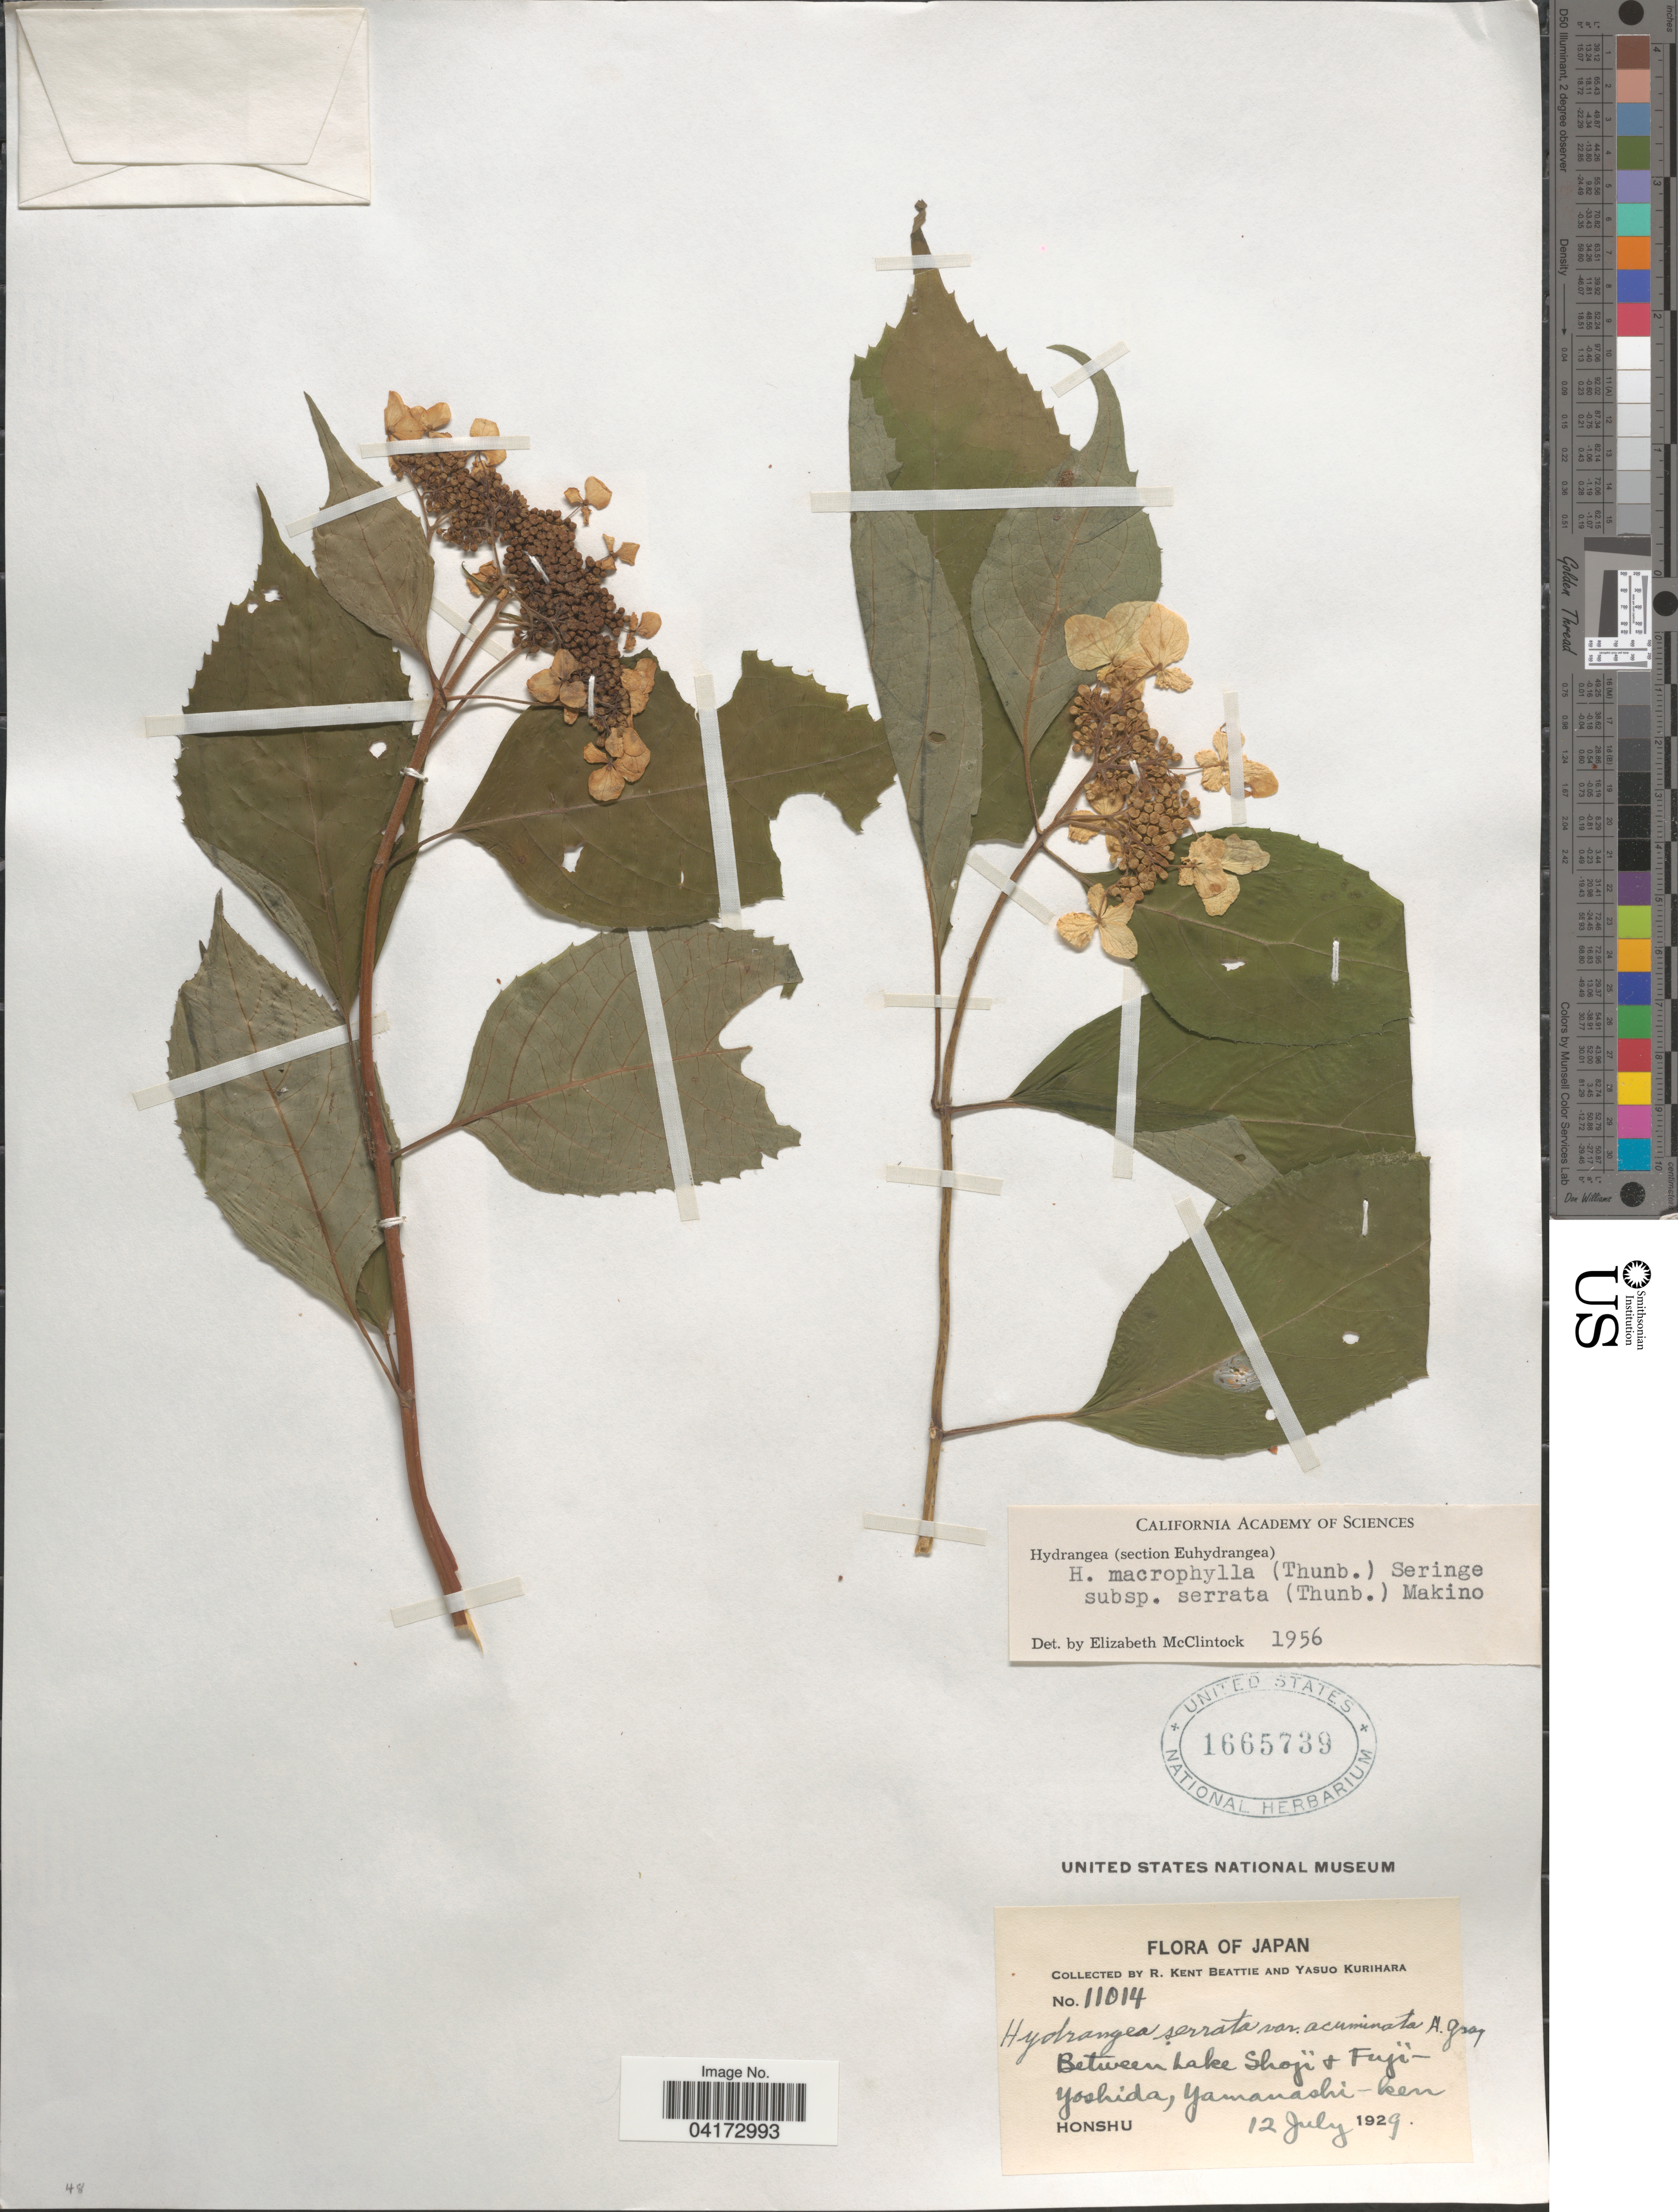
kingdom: Plantae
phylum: Tracheophyta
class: Magnoliopsida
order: Cornales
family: Hydrangeaceae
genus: Hydrangea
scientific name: Hydrangea macrophylla subsp. serrata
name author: (Thunb.) Makino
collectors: R. K. Beattie & Y. Kurihara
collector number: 11014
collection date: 1929-07-12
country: Japan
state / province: Yamanasi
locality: Between Lake Shoji + Fuji-Yoshida, Yamanashi-ken. Honshu.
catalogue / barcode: US 1665739